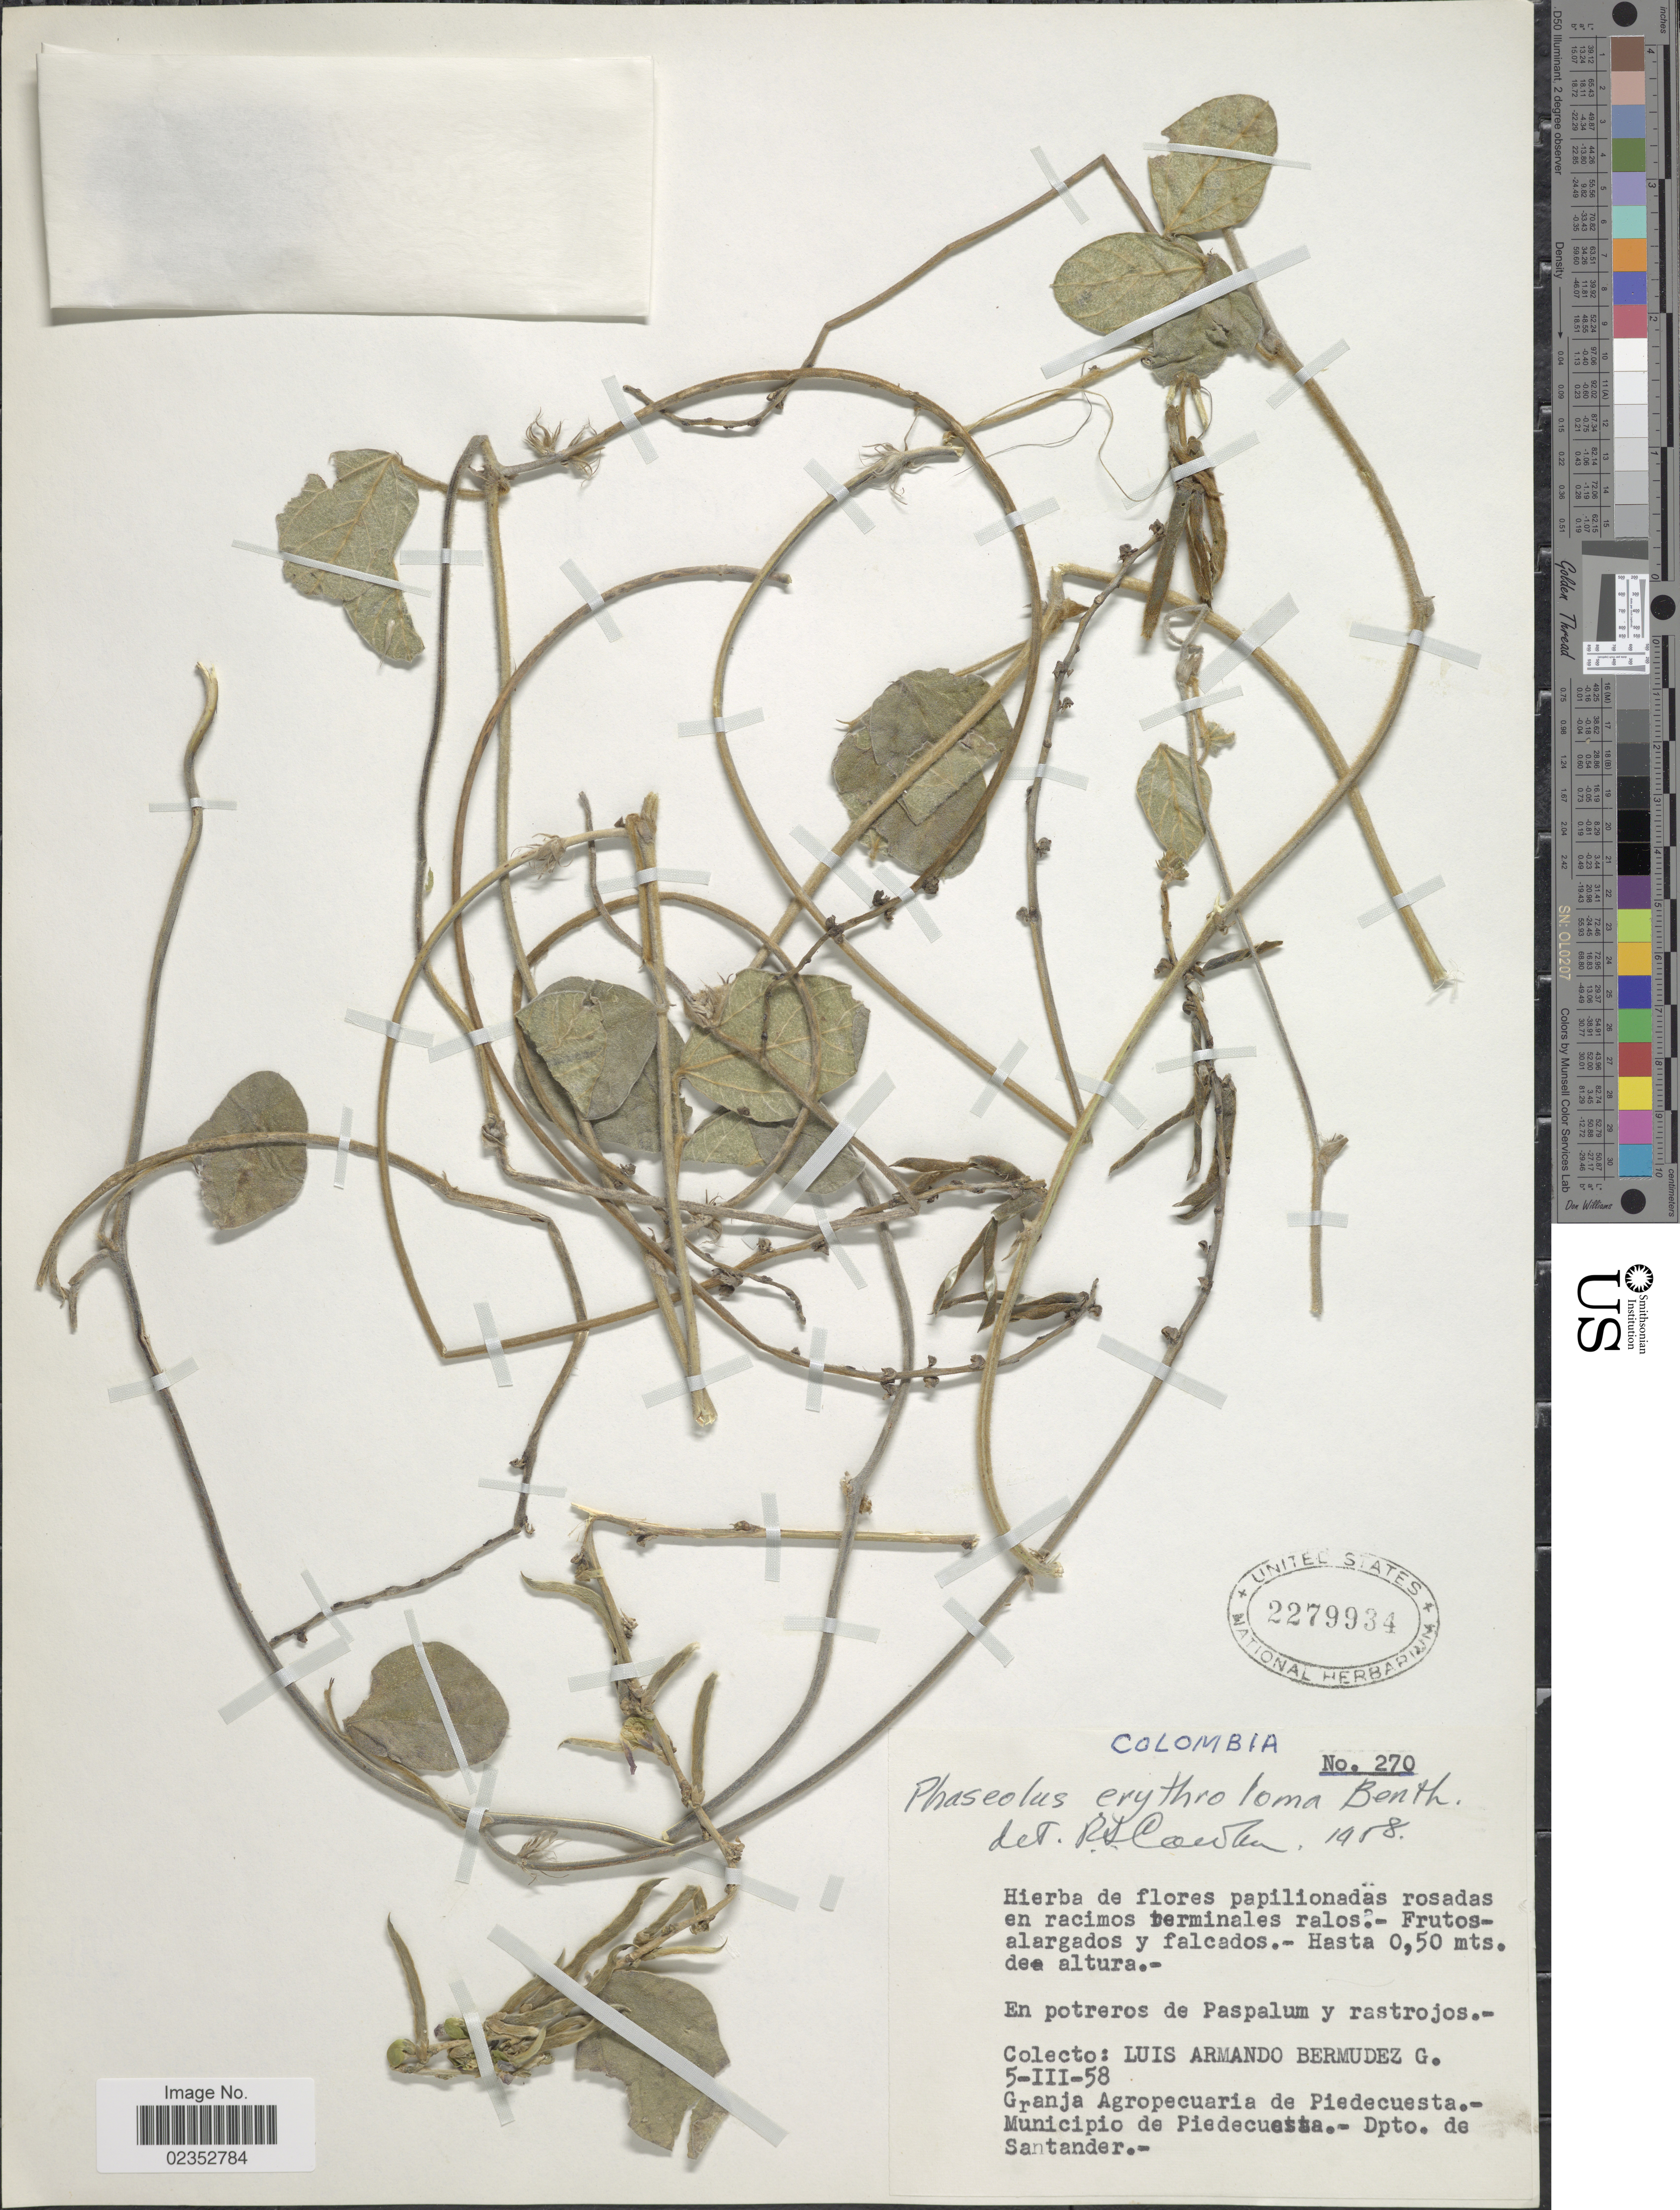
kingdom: Plantae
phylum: Tracheophyta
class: Magnoliopsida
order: Fabales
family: Fabaceae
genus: Macroptilium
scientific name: Macroptilium erythroloma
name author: (Mart. ex Benth.) Urb.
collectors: A. Bermudez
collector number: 270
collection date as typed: Transcribed d/m/y: 5/3/58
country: Colombia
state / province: Santander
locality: Granja Agropecuaria de Piedecuesta.- Municipio de Piedecuesta - Dpto de Santander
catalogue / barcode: US 2279934